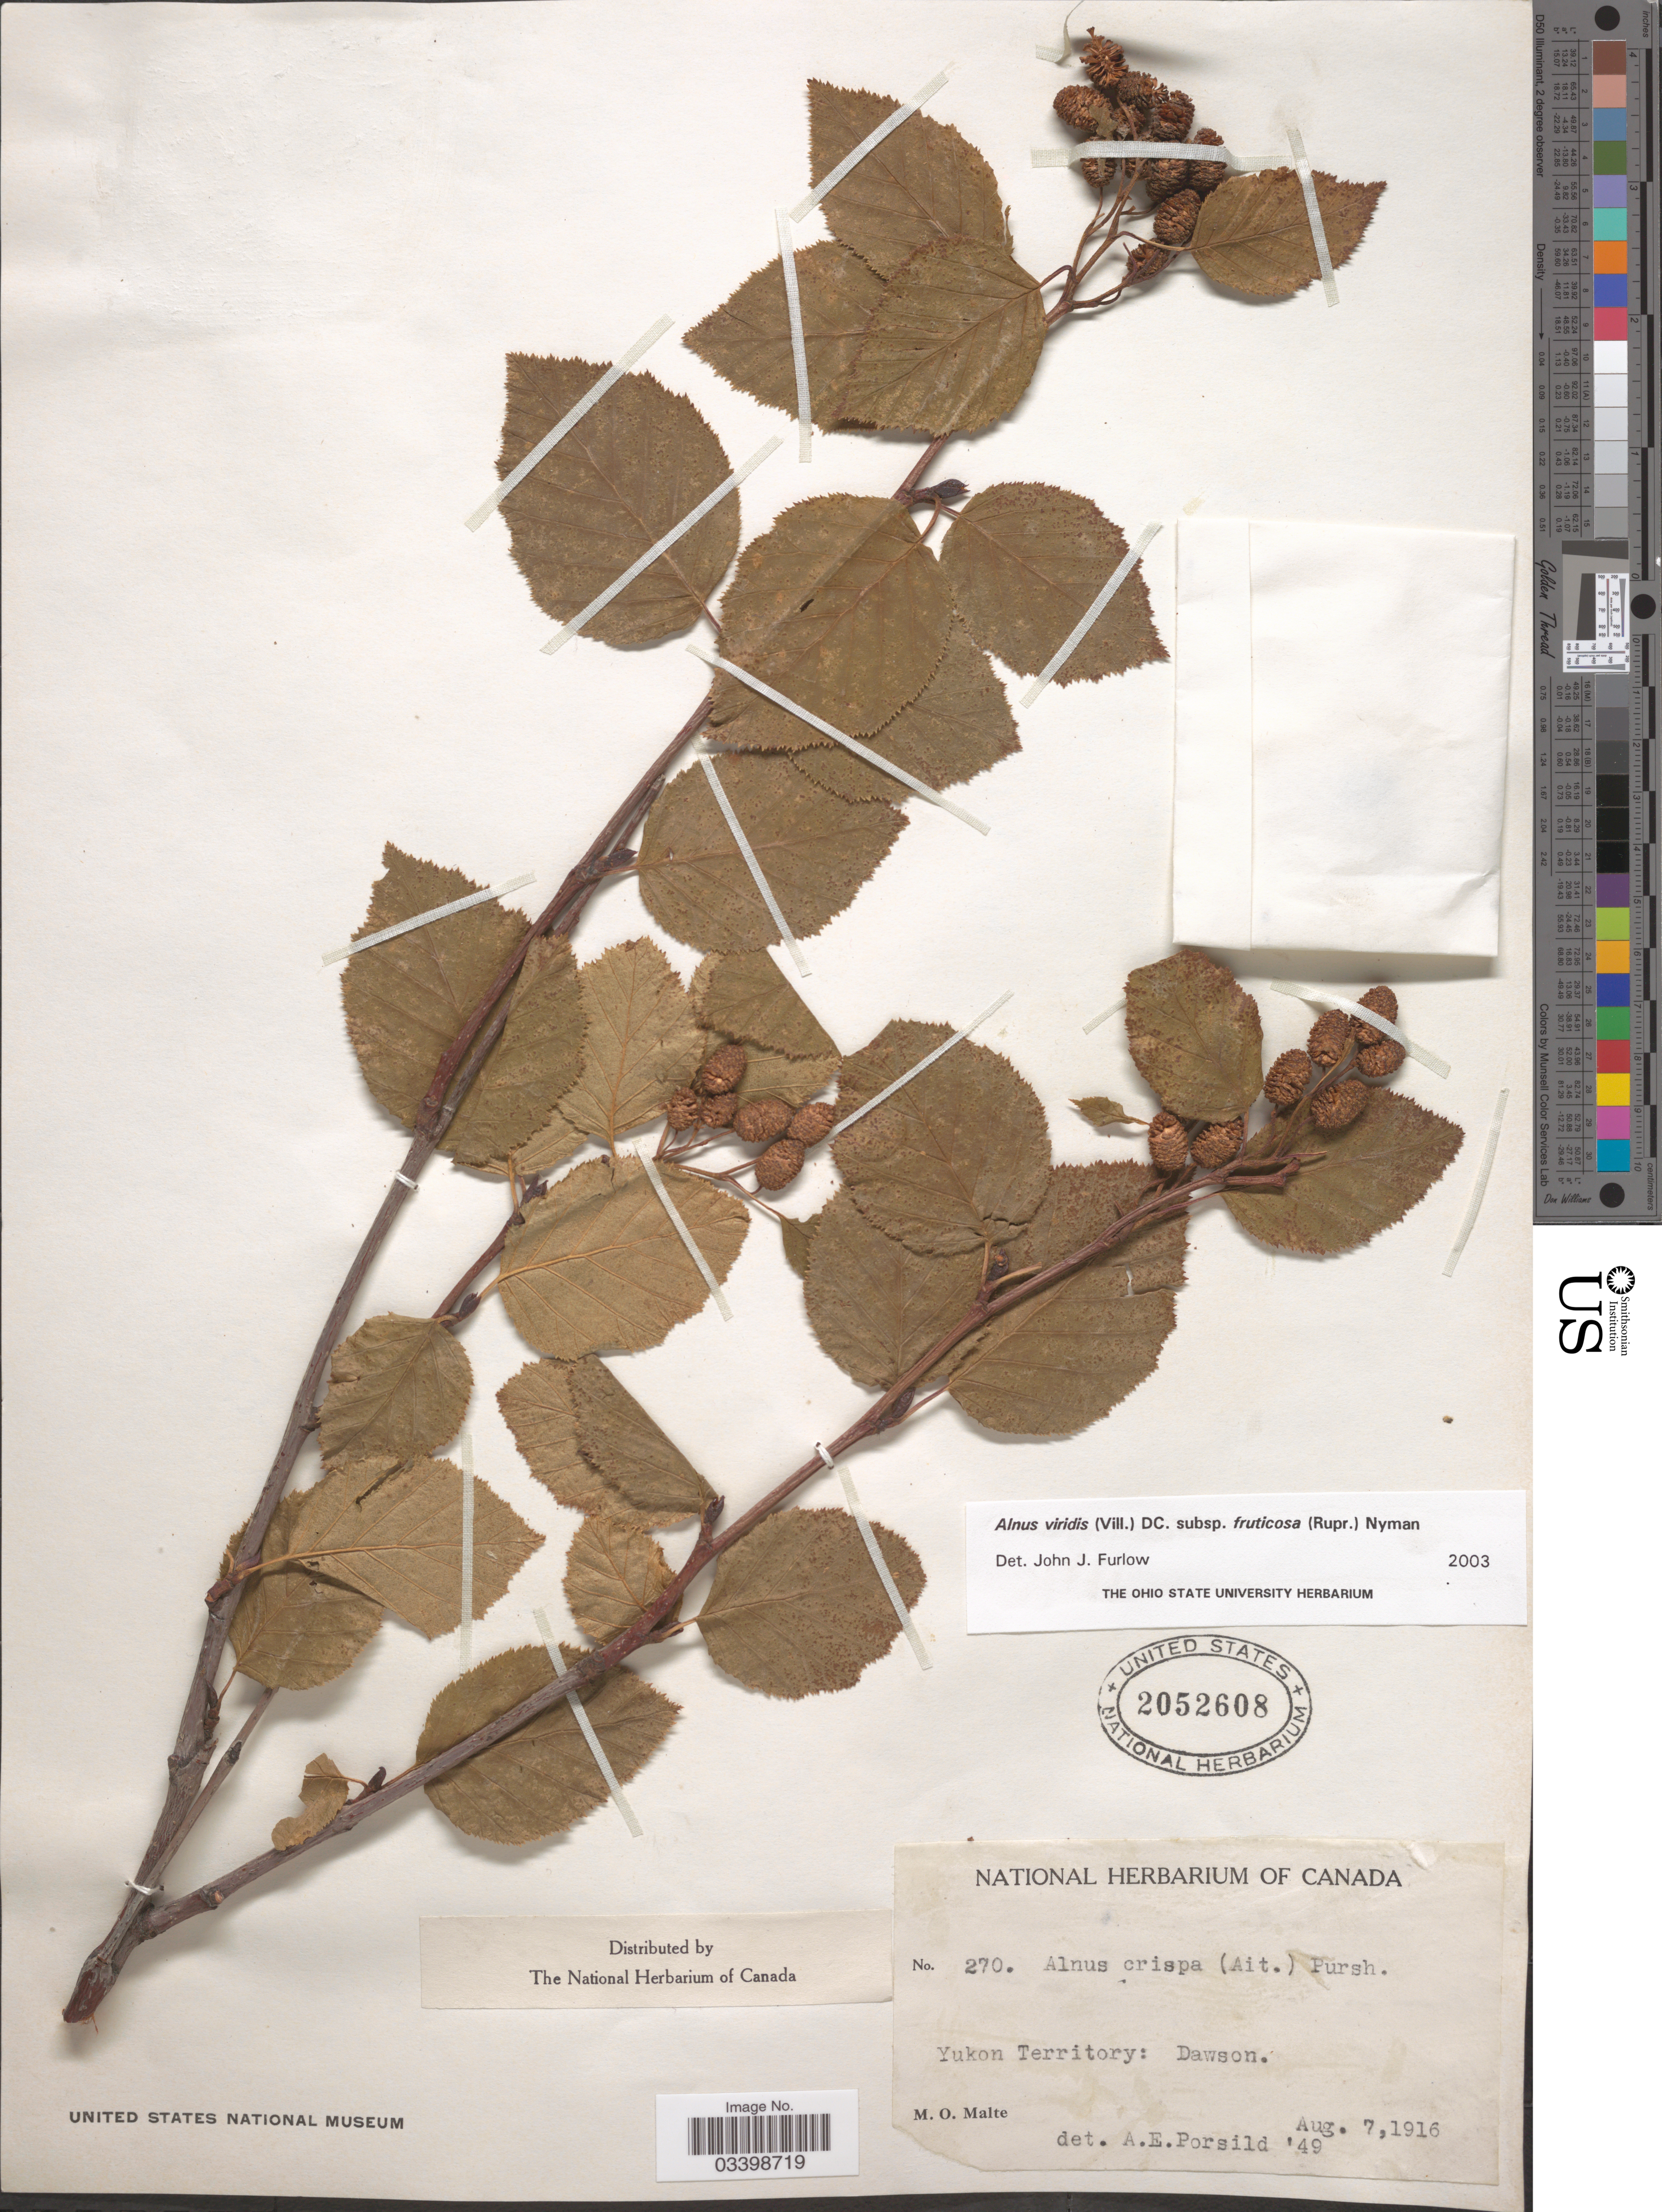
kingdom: Plantae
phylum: Tracheophyta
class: Magnoliopsida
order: Fagales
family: Betulaceae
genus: Alnus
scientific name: Alnus viridis subsp. fruticosa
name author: (Rupr.) Nyman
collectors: M. O. Malte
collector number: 270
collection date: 1916-08-07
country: Canada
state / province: Yukon Territory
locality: Dawson.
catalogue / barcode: US 2052608